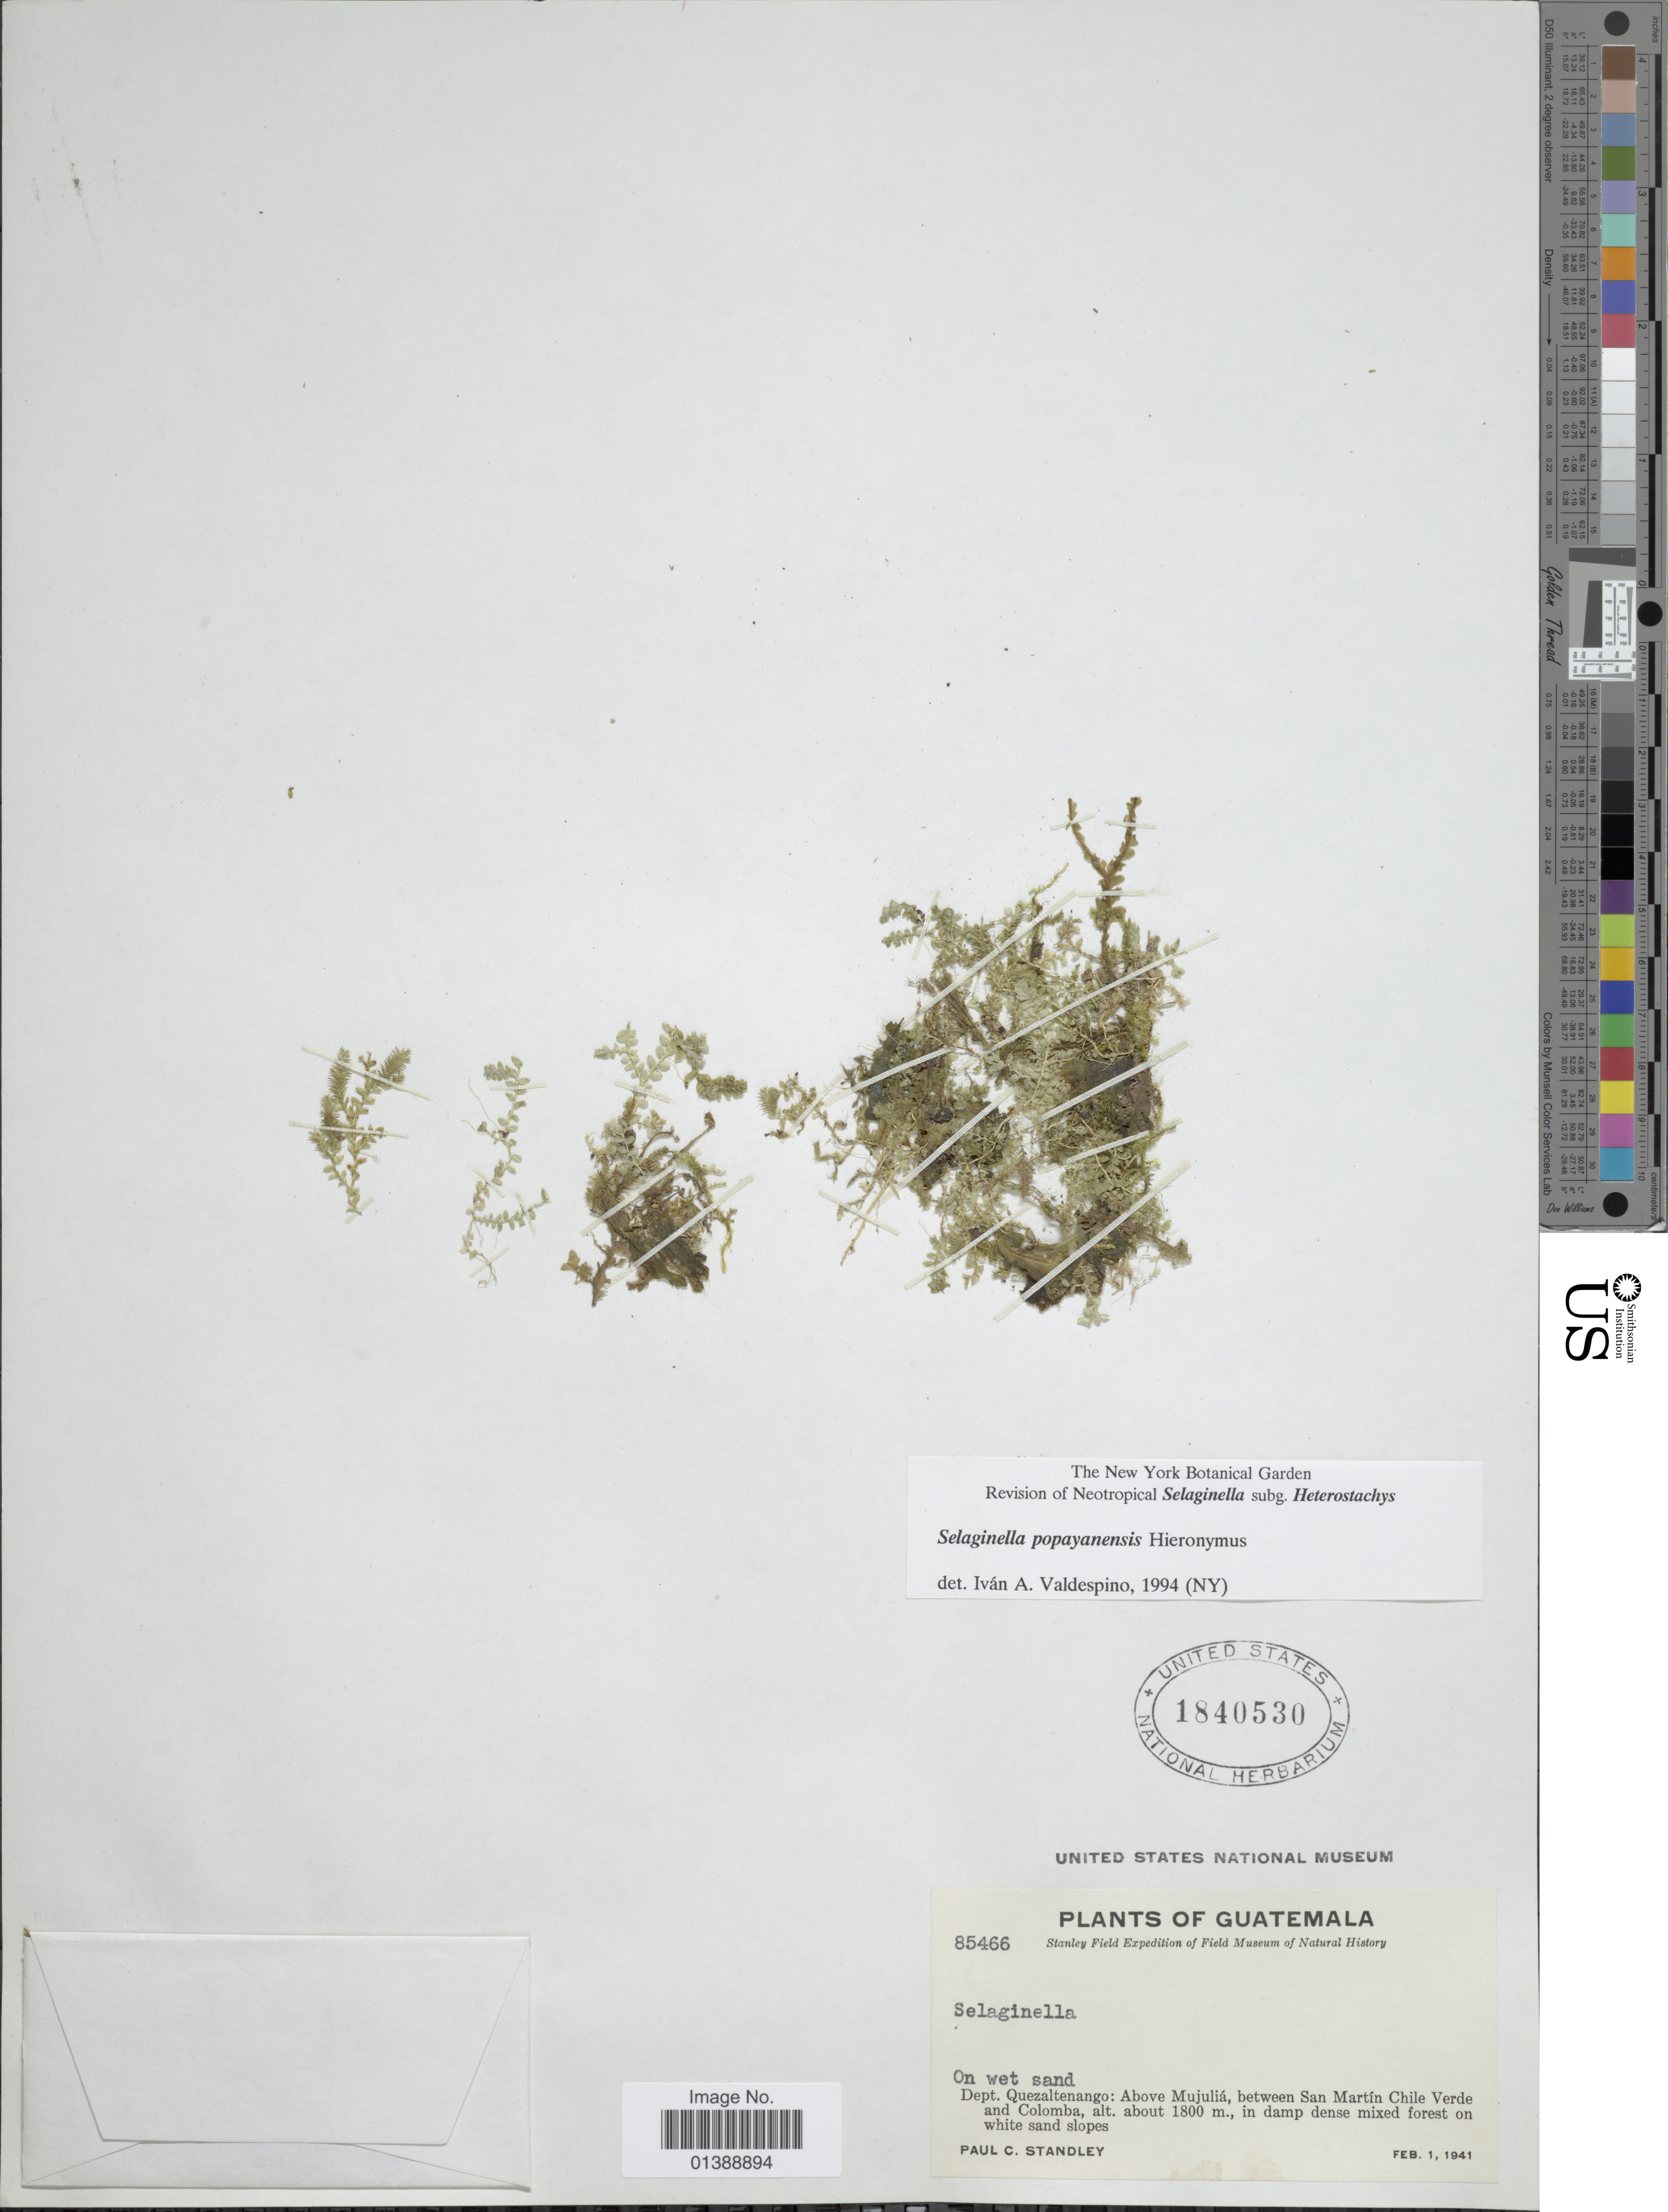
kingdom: Plantae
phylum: Tracheophyta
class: Lycopodiopsida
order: Selaginellales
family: Selaginellaceae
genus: Selaginella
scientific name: Selaginella popayanensis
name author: Hieron.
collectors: P. C. Standley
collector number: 85466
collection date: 1941-02-01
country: Guatemala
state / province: Quetzaltenango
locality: Above Mujuliá, between San martín Chile Verde and Colomba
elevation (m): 1800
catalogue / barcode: US 1840530